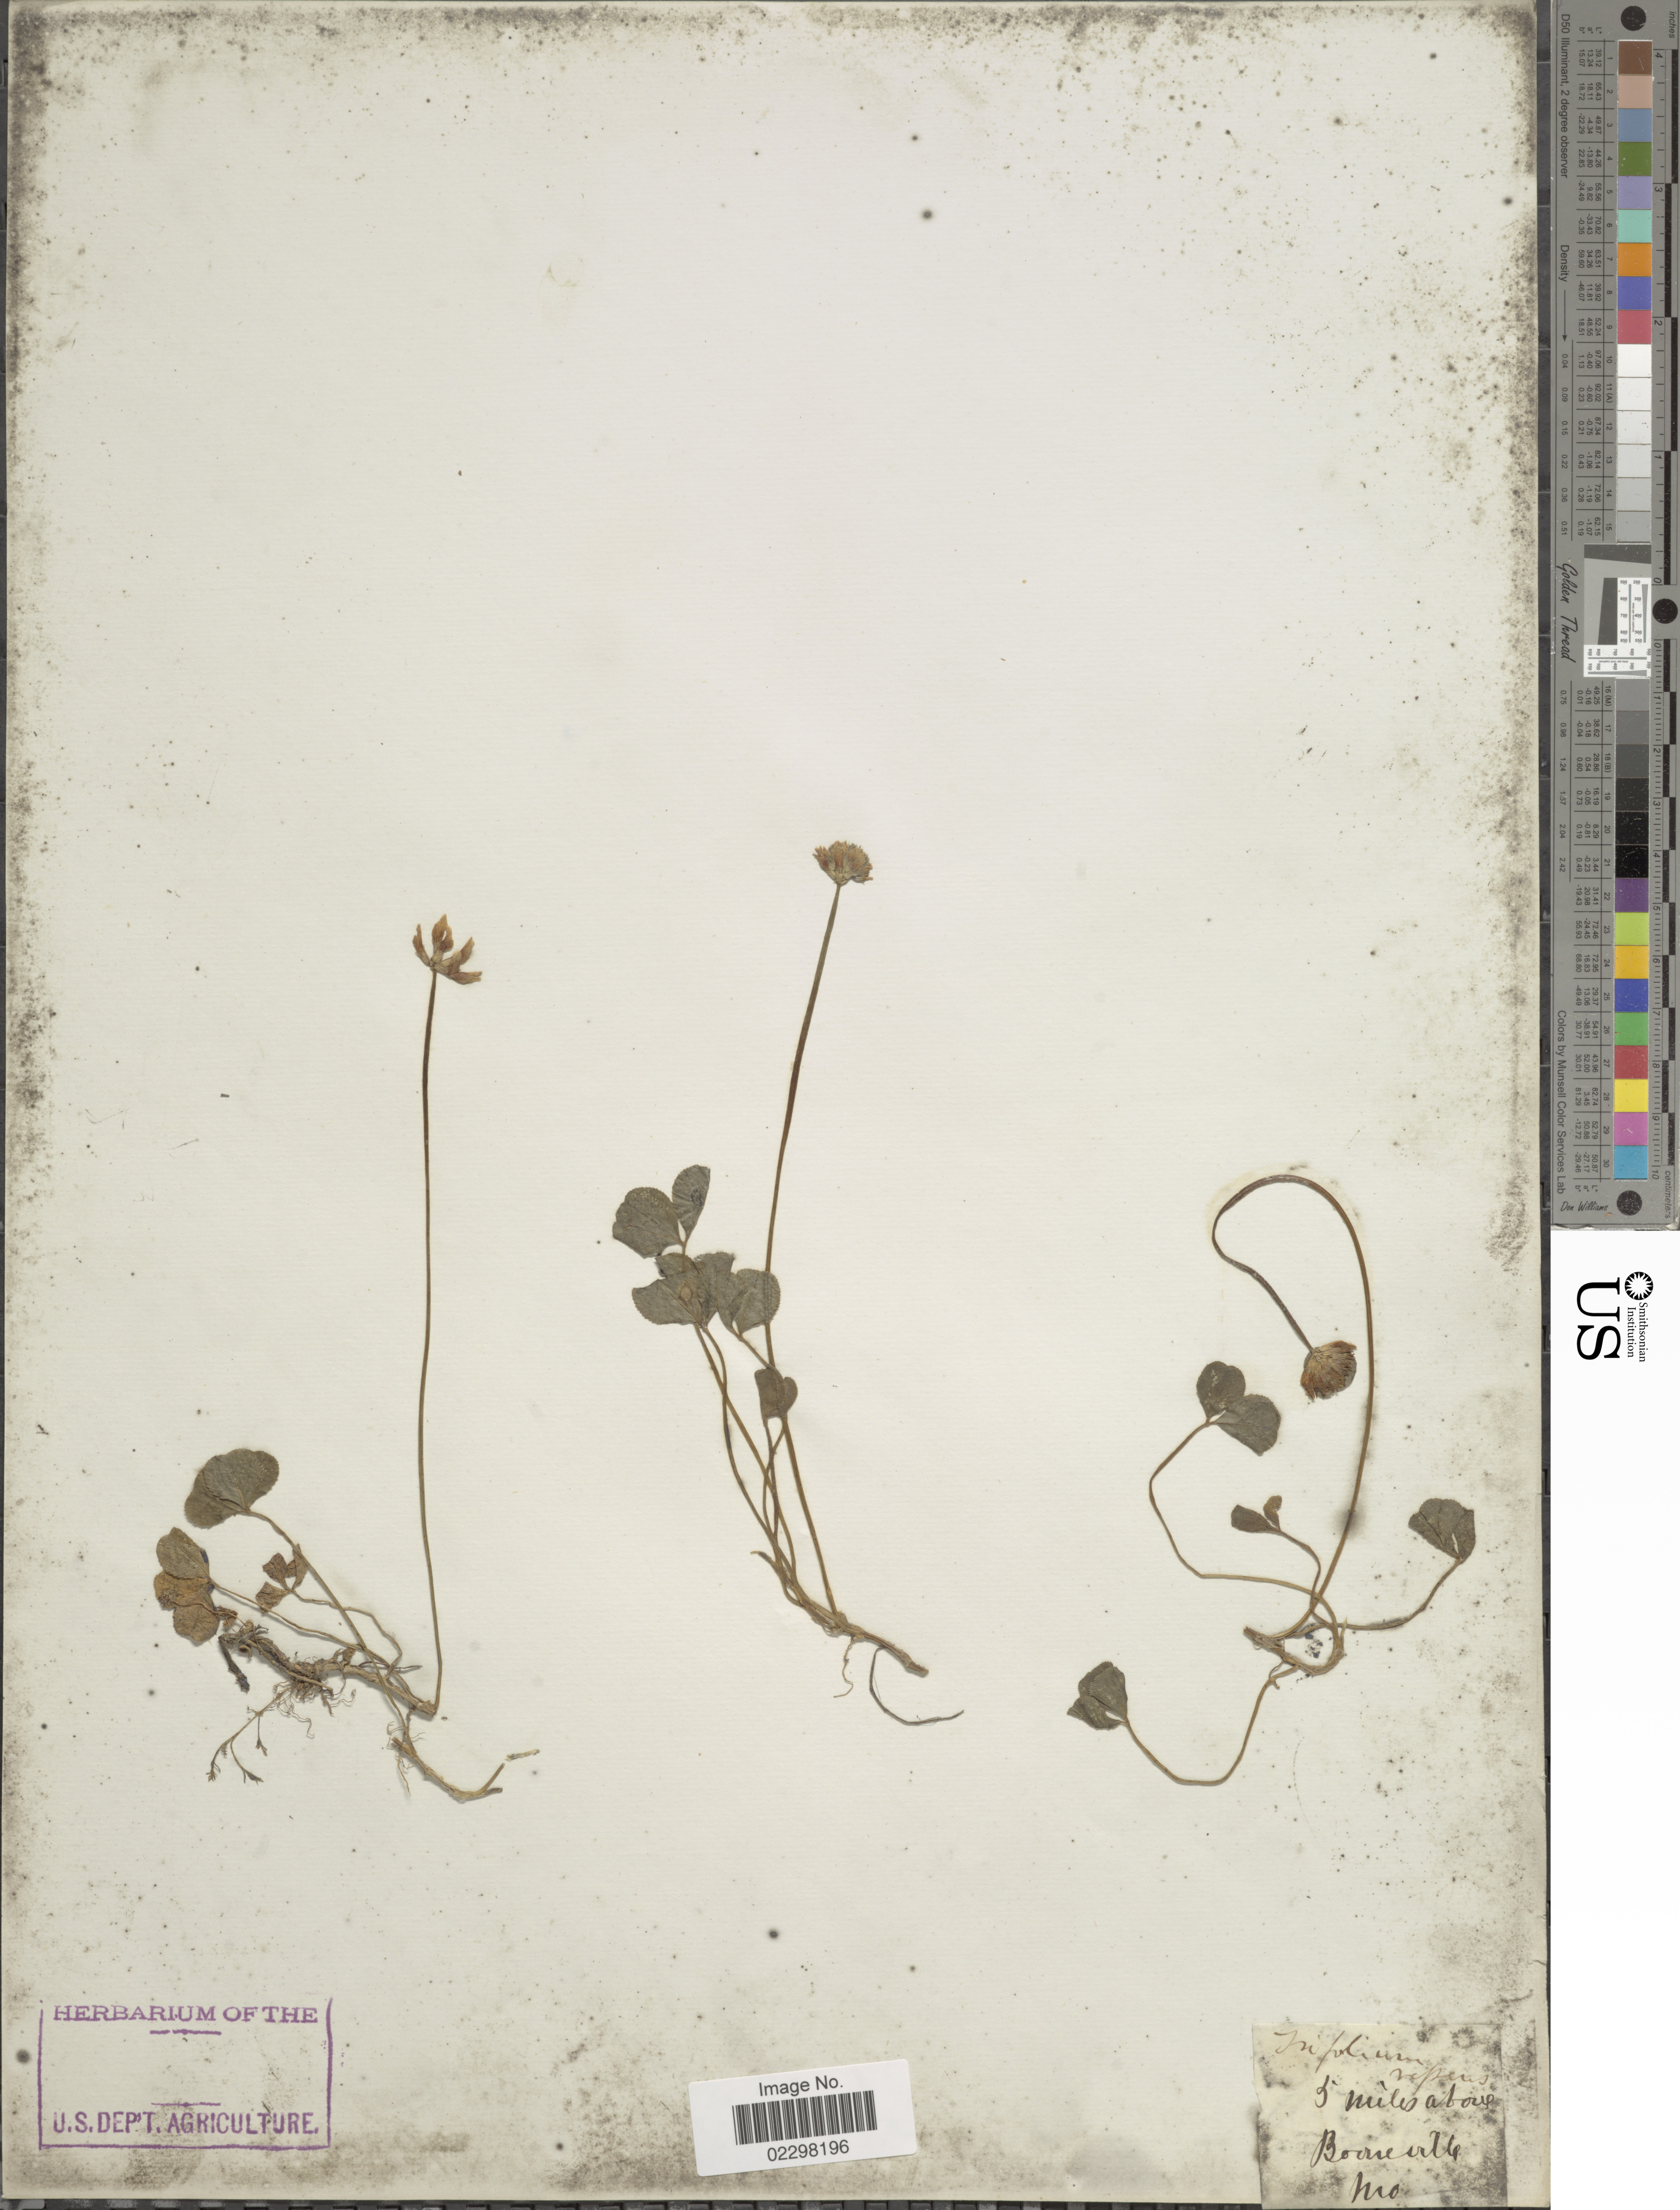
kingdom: Plantae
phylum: Tracheophyta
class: Magnoliopsida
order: Fabales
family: Fabaceae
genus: Trifolium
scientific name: Trifolium repens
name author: L.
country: United States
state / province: Missouri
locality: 3 miles above Booneville